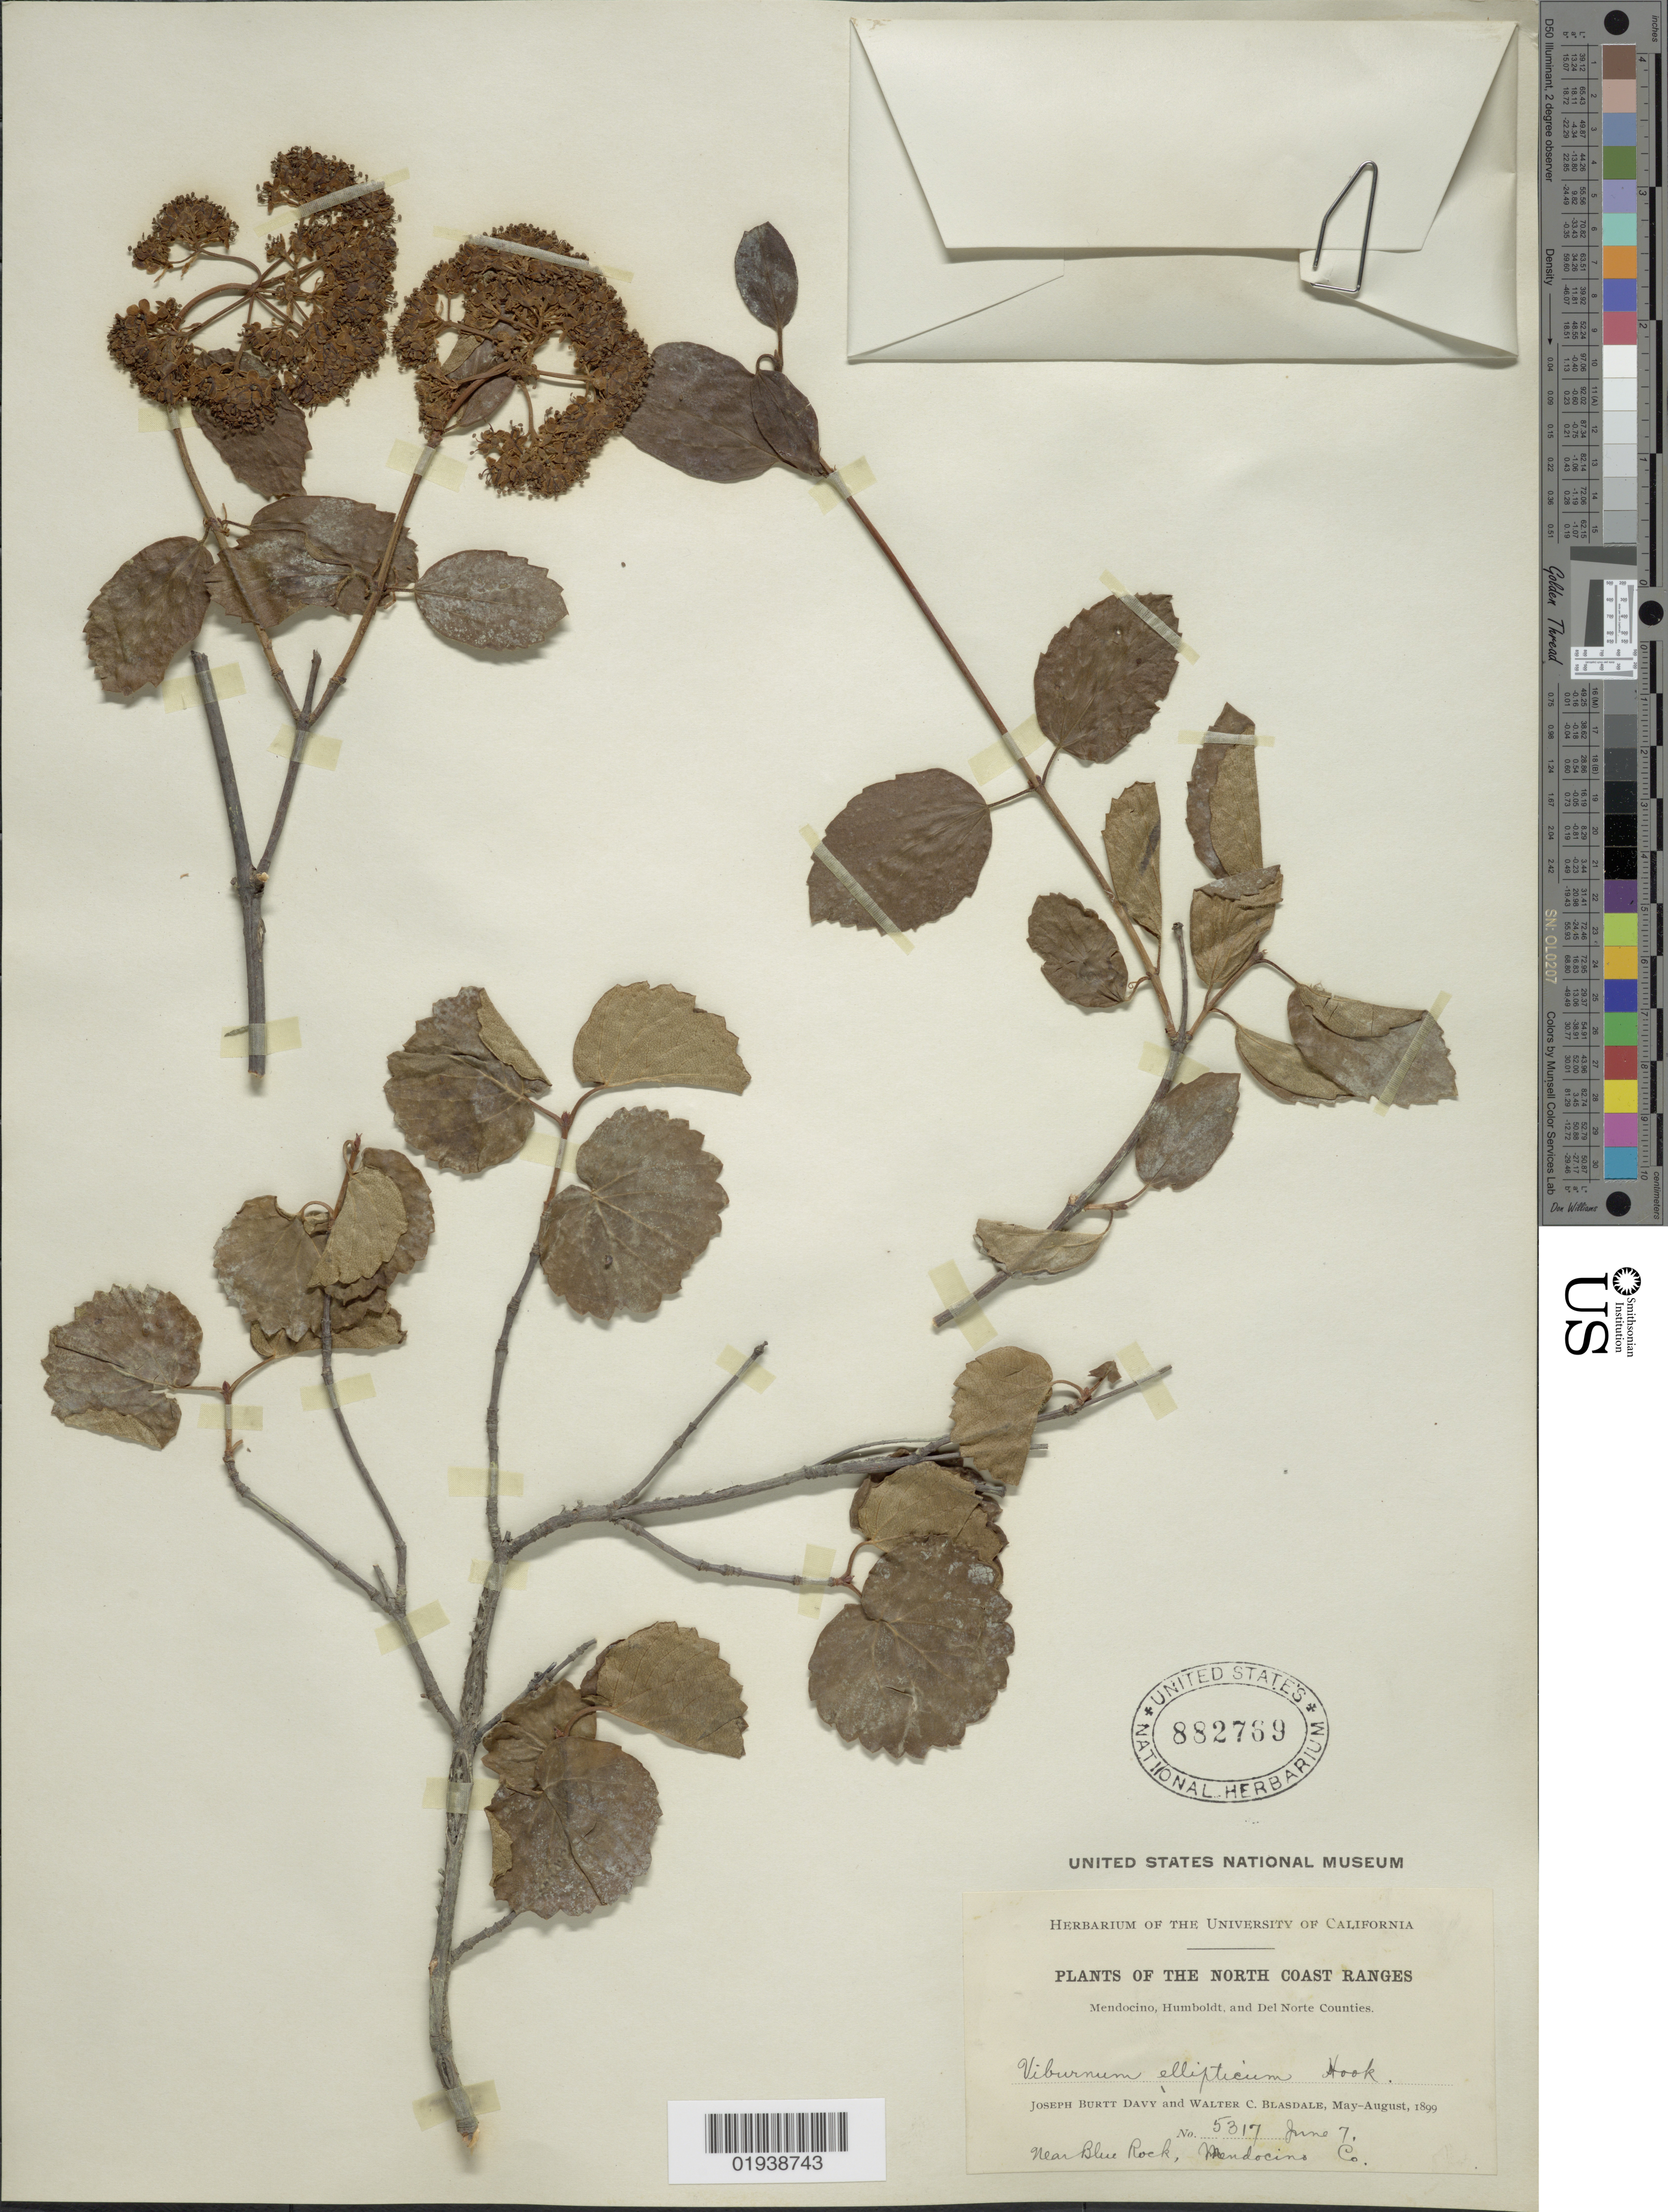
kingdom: Plantae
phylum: Tracheophyta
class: Magnoliopsida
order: Dipsacales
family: Viburnaceae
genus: Viburnum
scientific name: Viburnum ellipticum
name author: Hook.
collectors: J. Burtt Davy & W. Blasdale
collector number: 5317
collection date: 1899-06-07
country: United States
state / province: California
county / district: Mendocino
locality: The North Coast Ranges. Mendocino, Humboldt, and Del Norte Counties. Near Blue Rock, Mendocino Co.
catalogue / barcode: US 882769